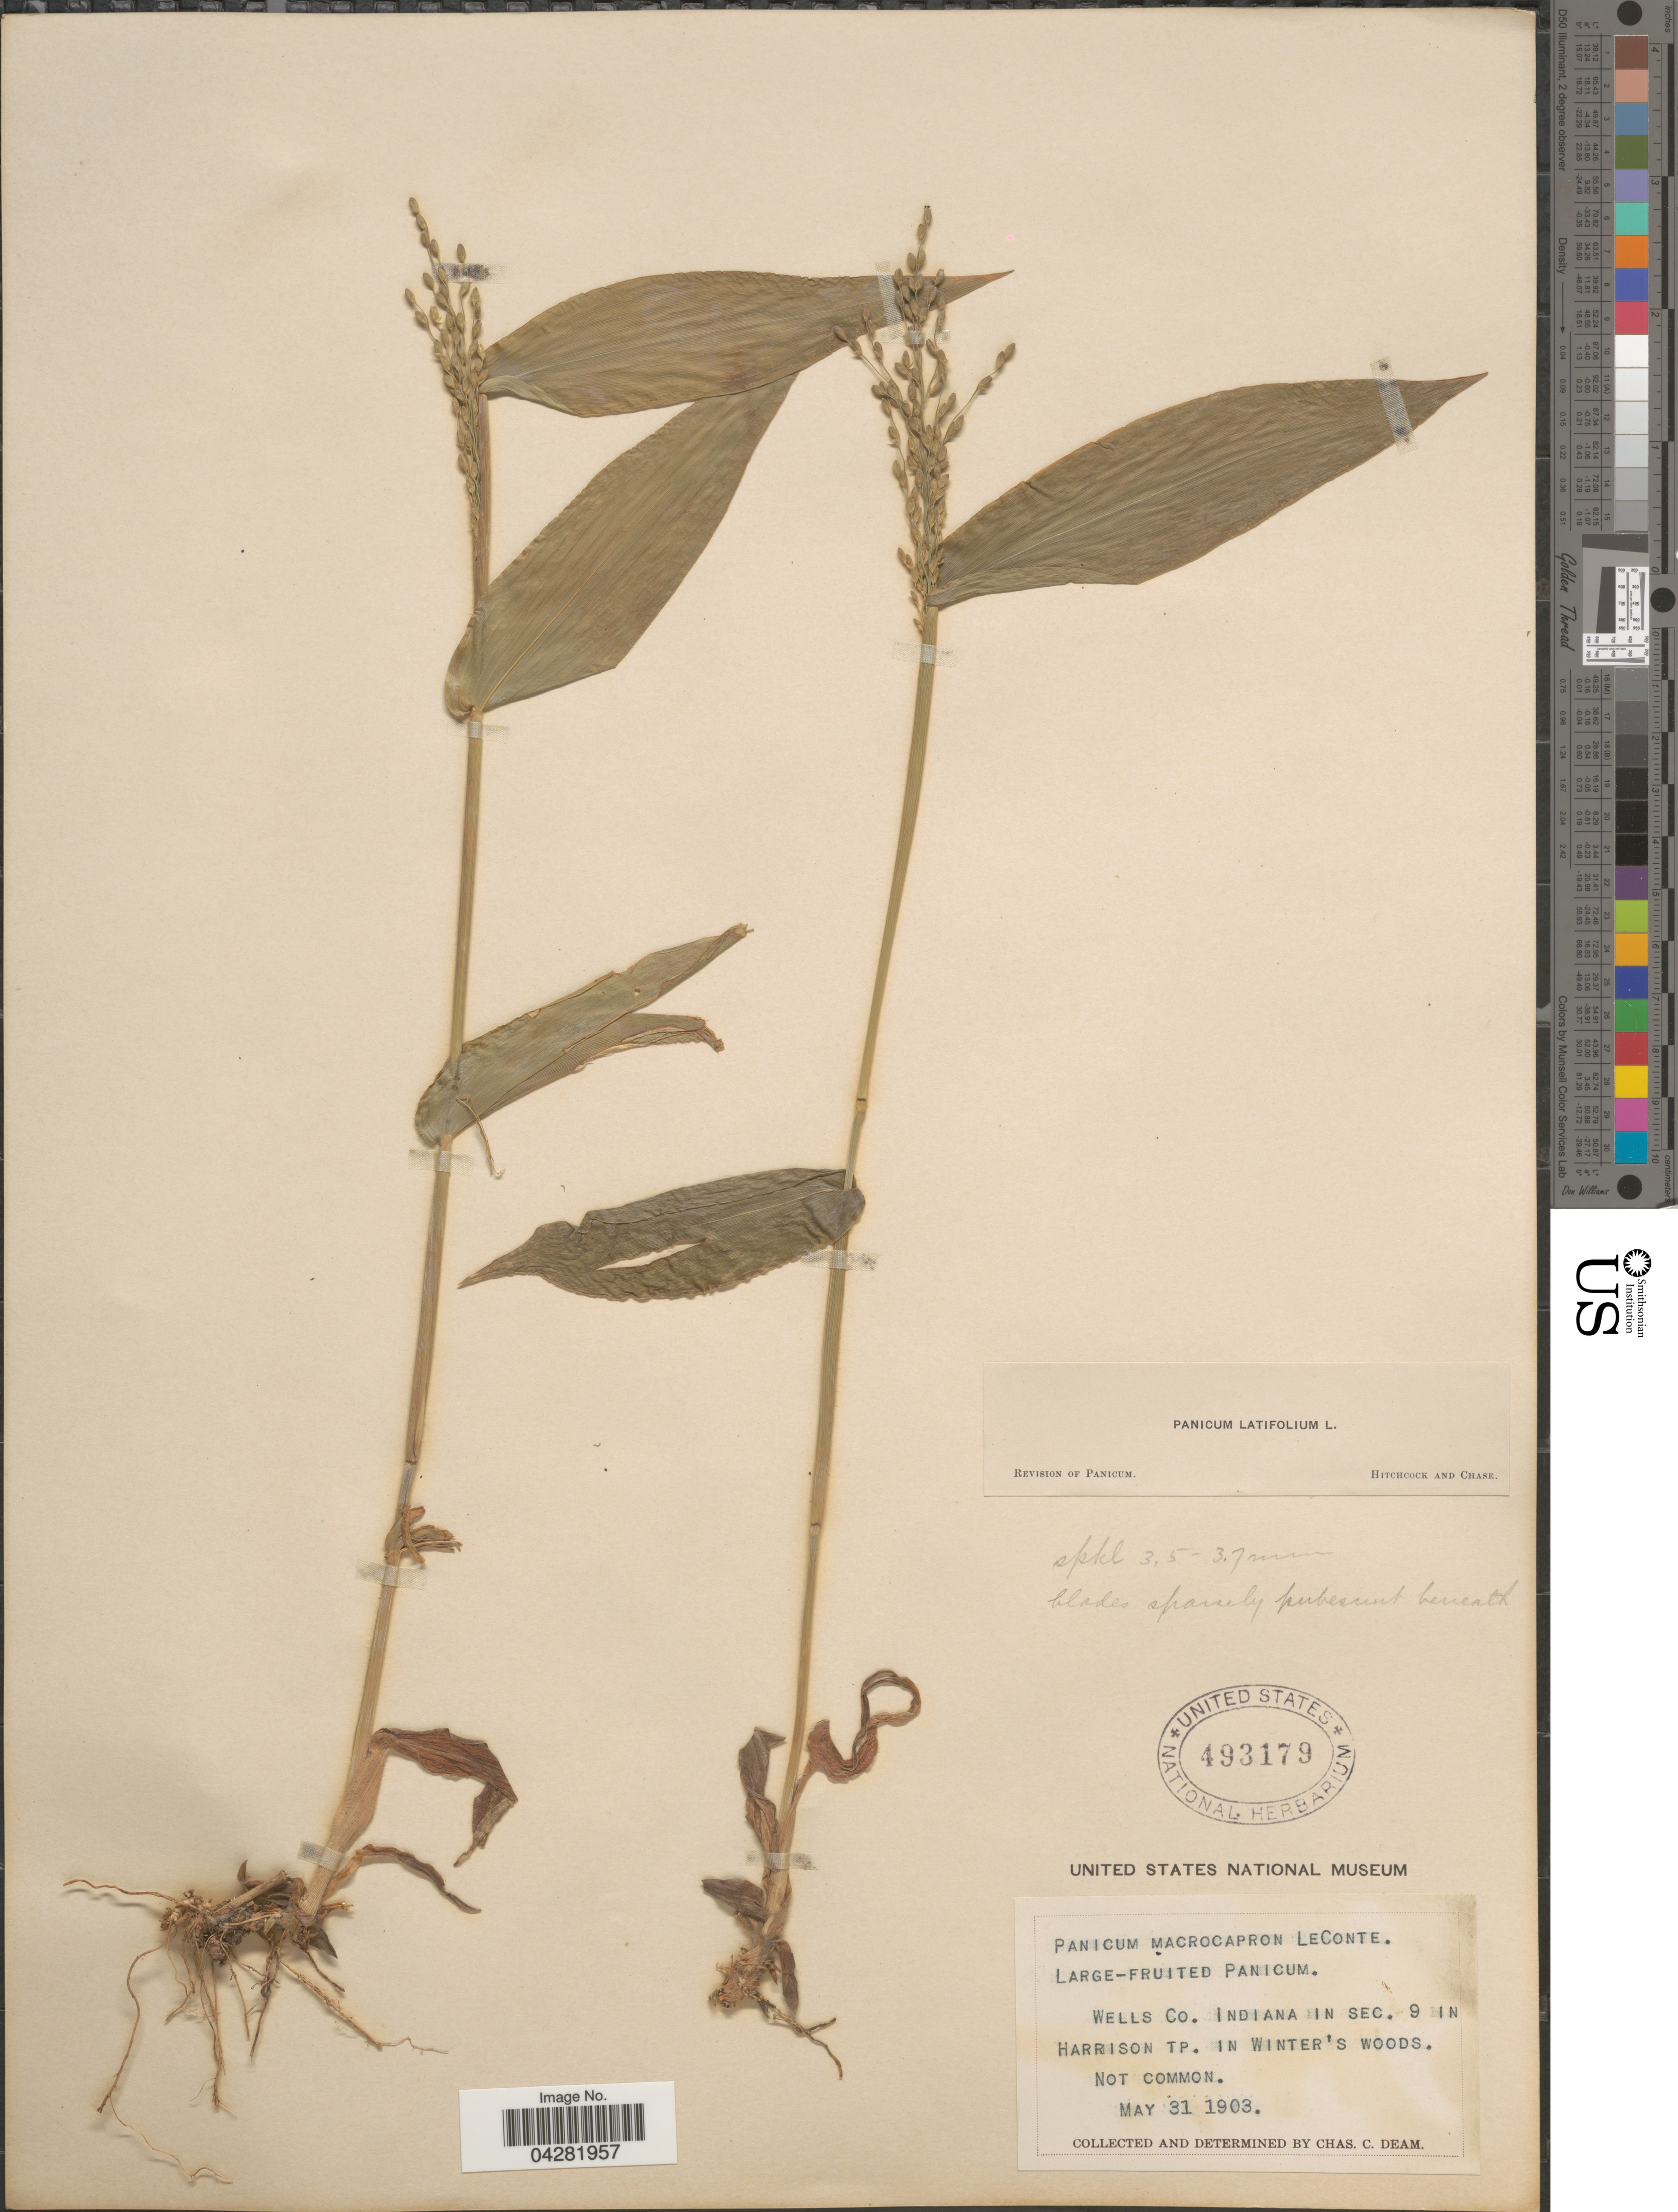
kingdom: Plantae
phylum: Tracheophyta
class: Liliopsida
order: Poales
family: Poaceae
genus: Dichanthelium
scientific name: Dichanthelium latifolium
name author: (L.) Harvill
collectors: C. C. Deam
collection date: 1903-05-31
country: United States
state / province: Indiana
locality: Wells Co. In Sec. 9 in Harrison Tp. in Winter's Woods.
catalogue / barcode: US 493179